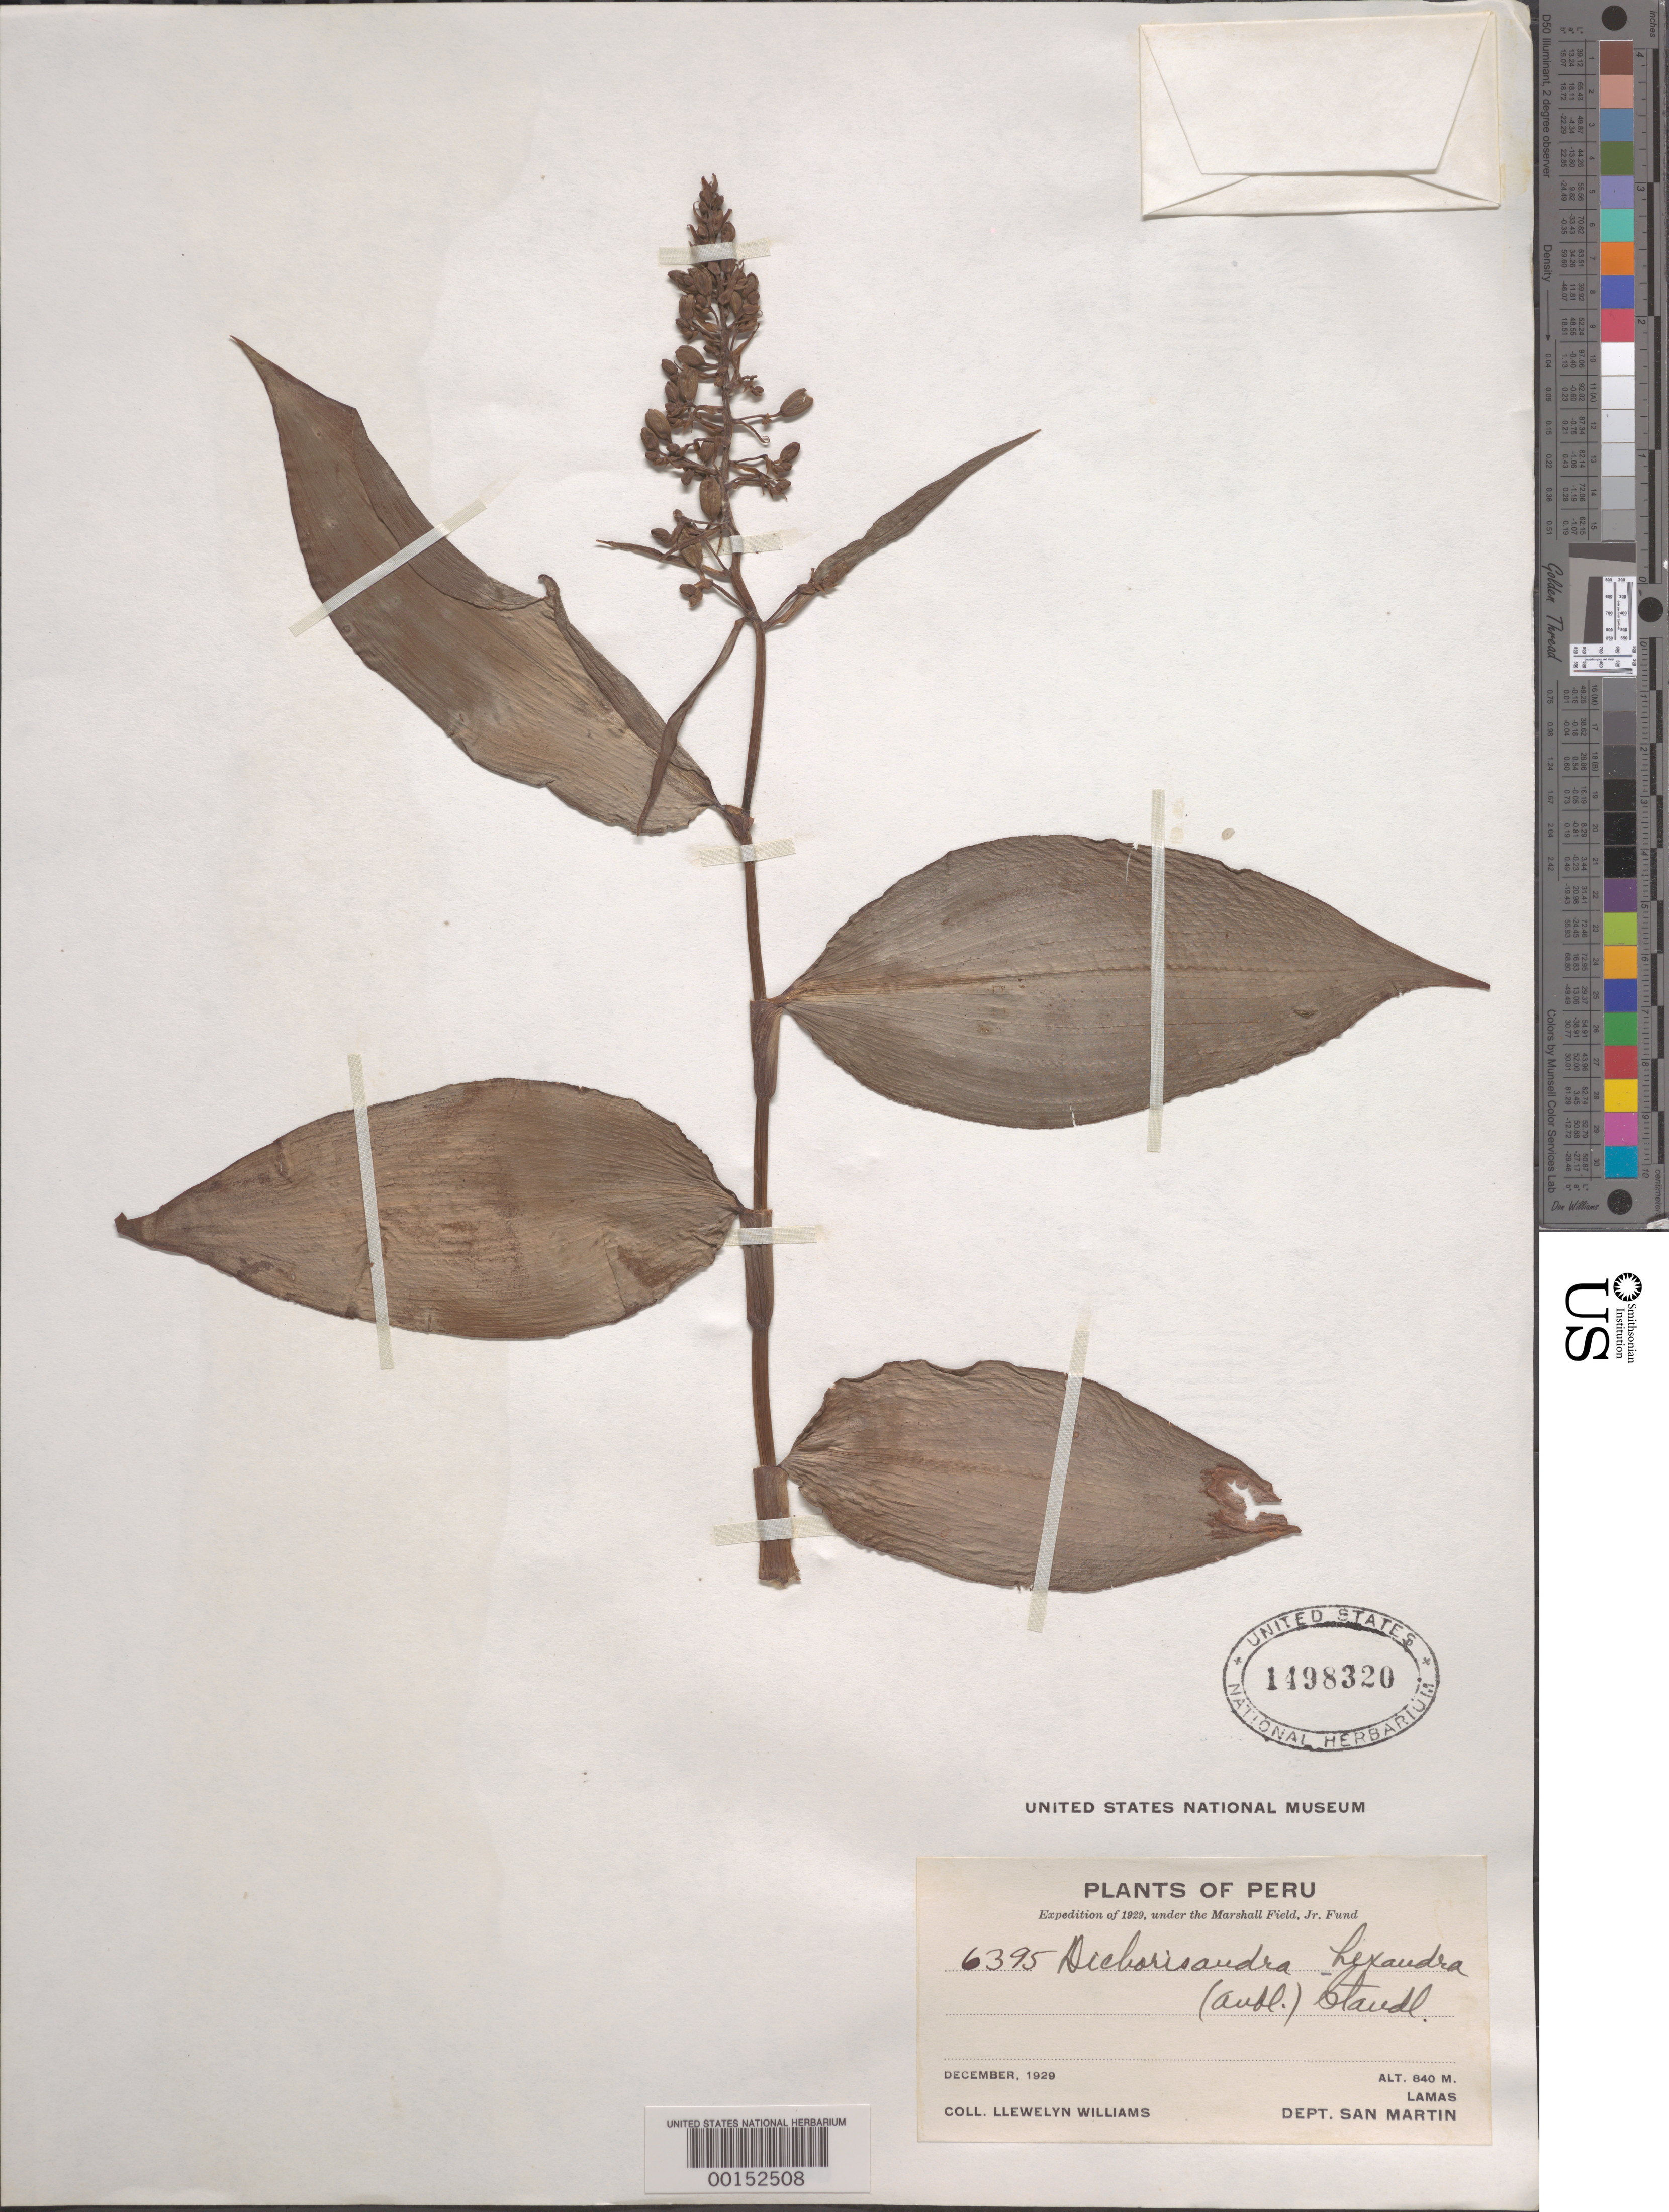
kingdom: Plantae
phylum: Tracheophyta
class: Liliopsida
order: Commelinales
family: Commelinaceae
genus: Dichorisandra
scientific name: Dichorisandra hexandra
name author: (Aubl.) Standl.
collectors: Ll. Williams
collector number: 6395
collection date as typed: Dec 1929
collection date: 1929-12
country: Peru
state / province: San Martín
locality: Lamas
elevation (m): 840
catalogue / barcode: US 1498320